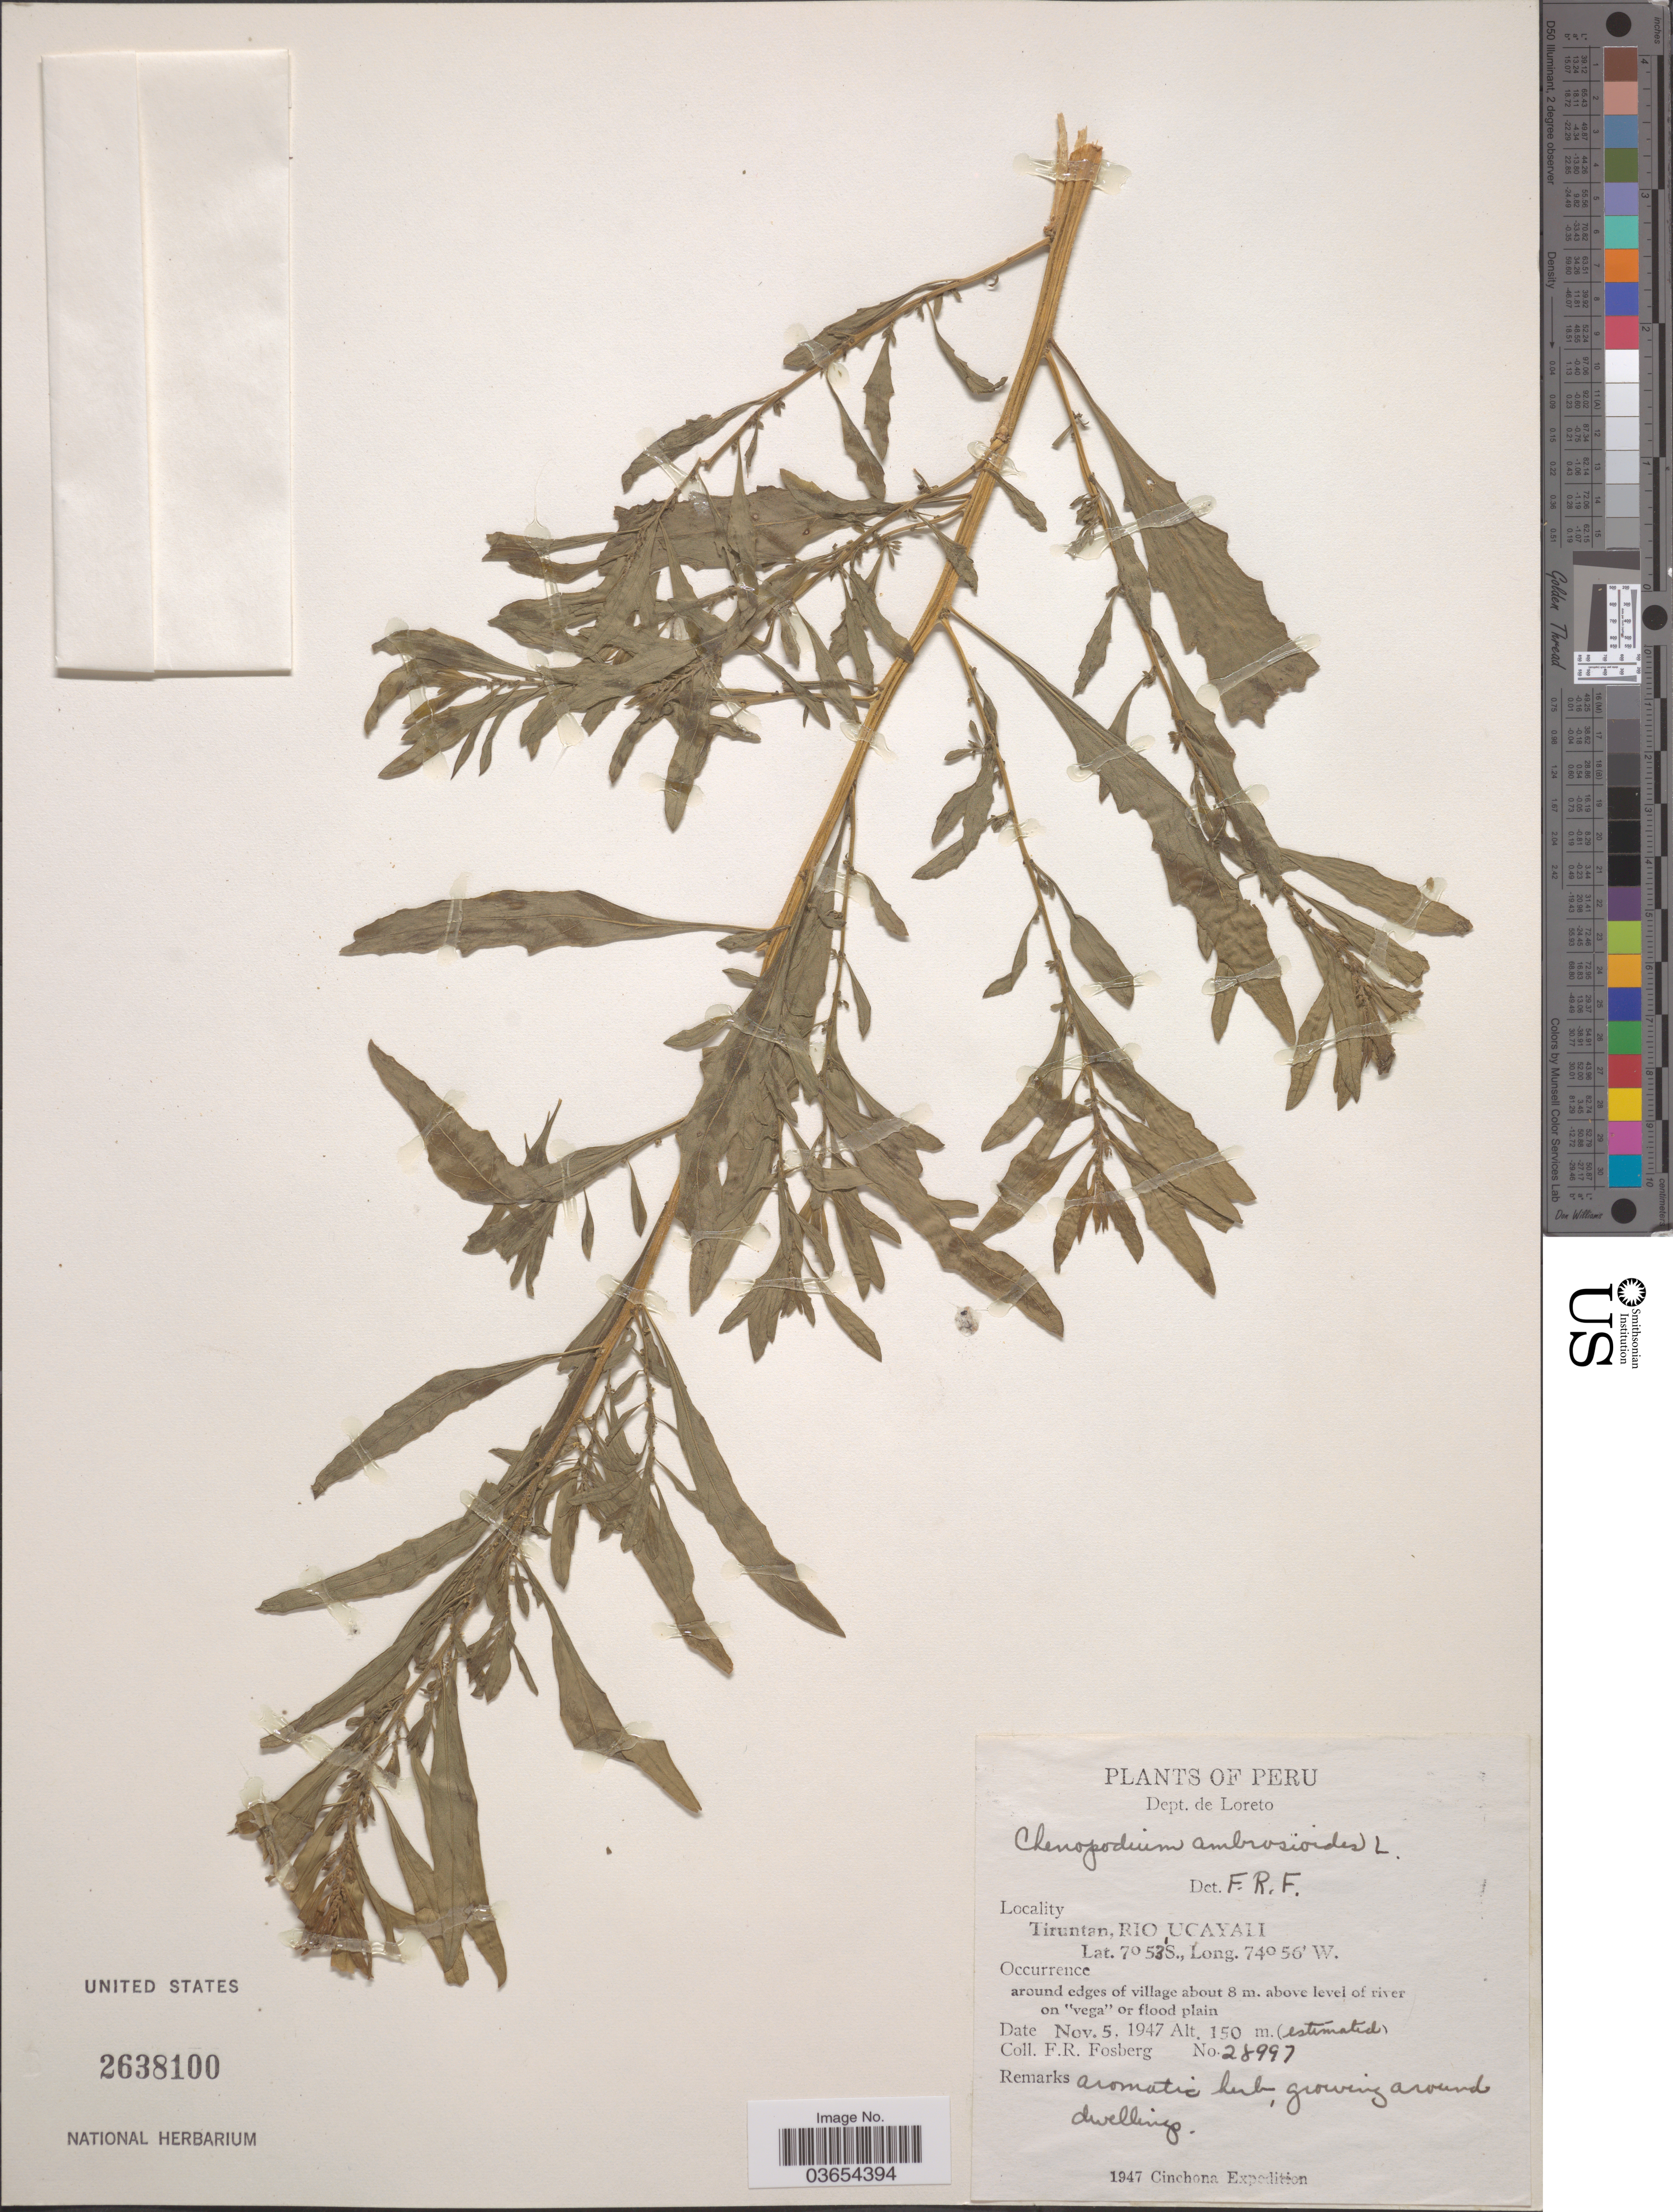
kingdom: Plantae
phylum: Tracheophyta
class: Magnoliopsida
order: Caryophyllales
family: Amaranthaceae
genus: Chenopodium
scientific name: Chenopodium ambrosioides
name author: L.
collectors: F. R. Fosberg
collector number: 28997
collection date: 1947-11-05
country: Peru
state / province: Loreto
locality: Dept. de Loreto. Tiruntan, Rio Ucayali. Around edges of village about 8 m. above level of river on "vega" or flood plain.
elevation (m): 150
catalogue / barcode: US 2638100